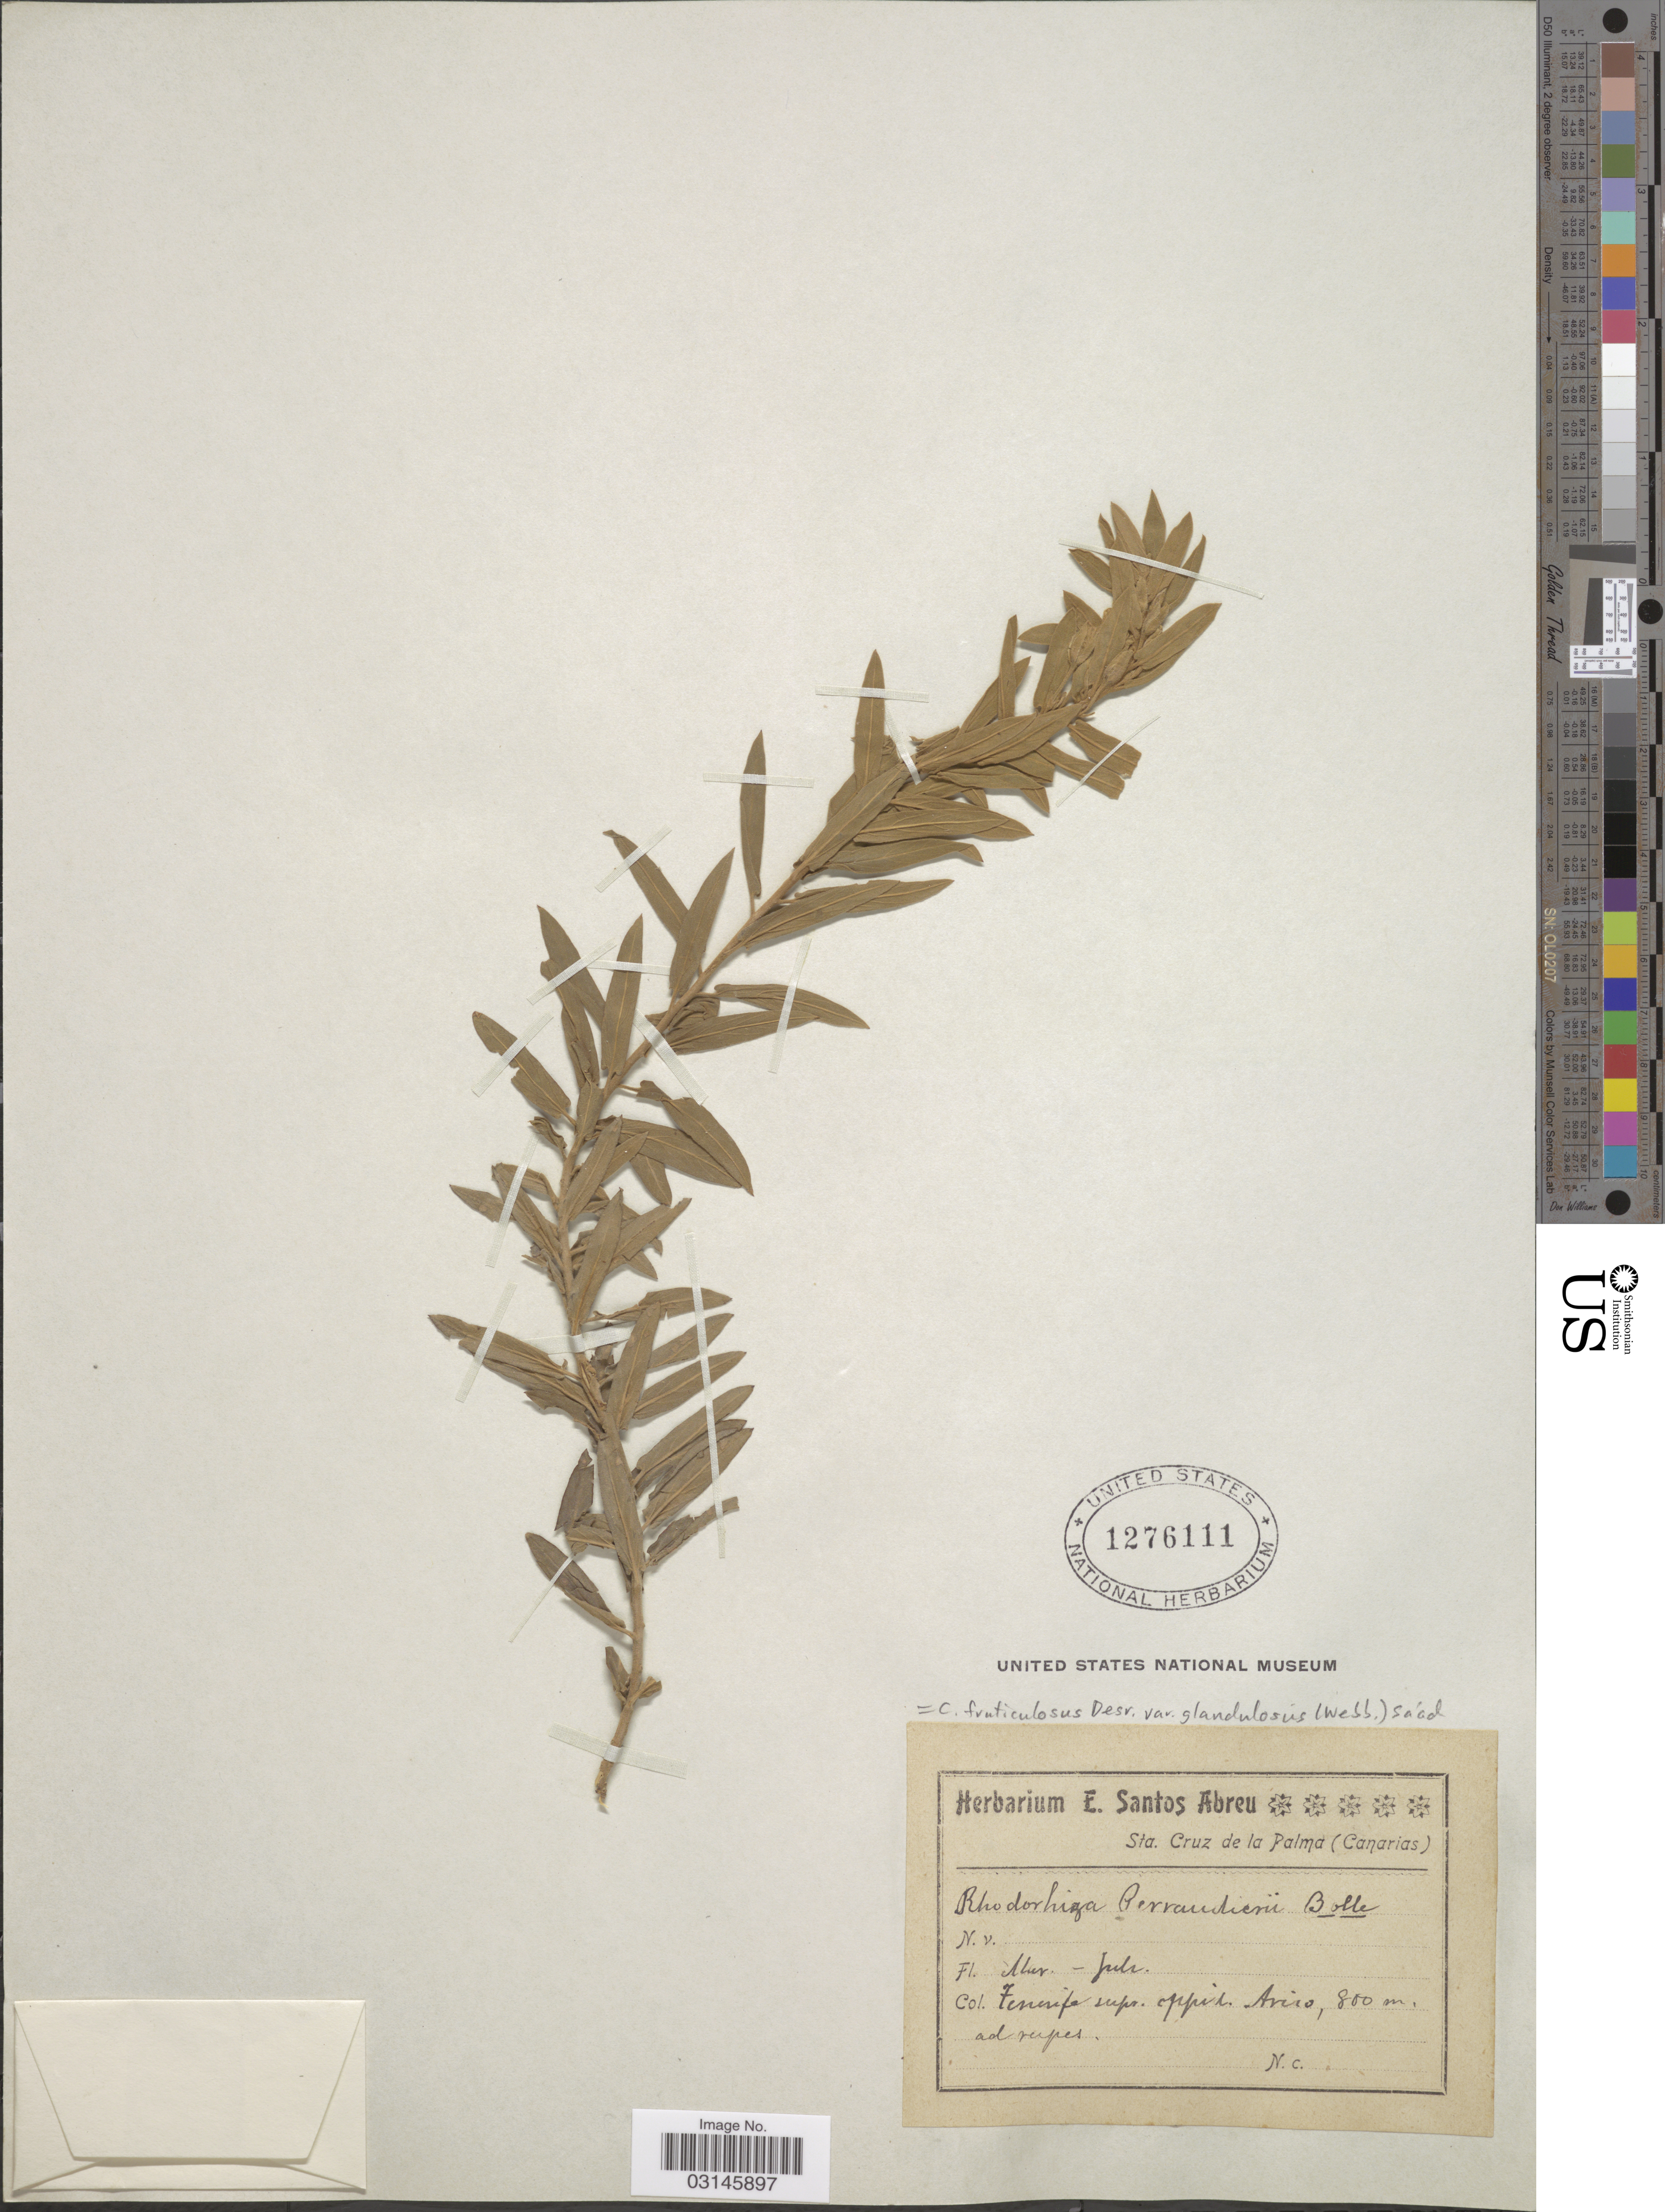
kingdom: Plantae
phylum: Tracheophyta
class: Magnoliopsida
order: Solanales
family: Convolvulaceae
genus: Convolvulus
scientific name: Convolvulus fruticulosus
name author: Desr.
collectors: Ex herb. E. Santos Abreu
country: Spain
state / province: Canarias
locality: Tenerife supr. oppid Arico.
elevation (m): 800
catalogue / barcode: US 1276111